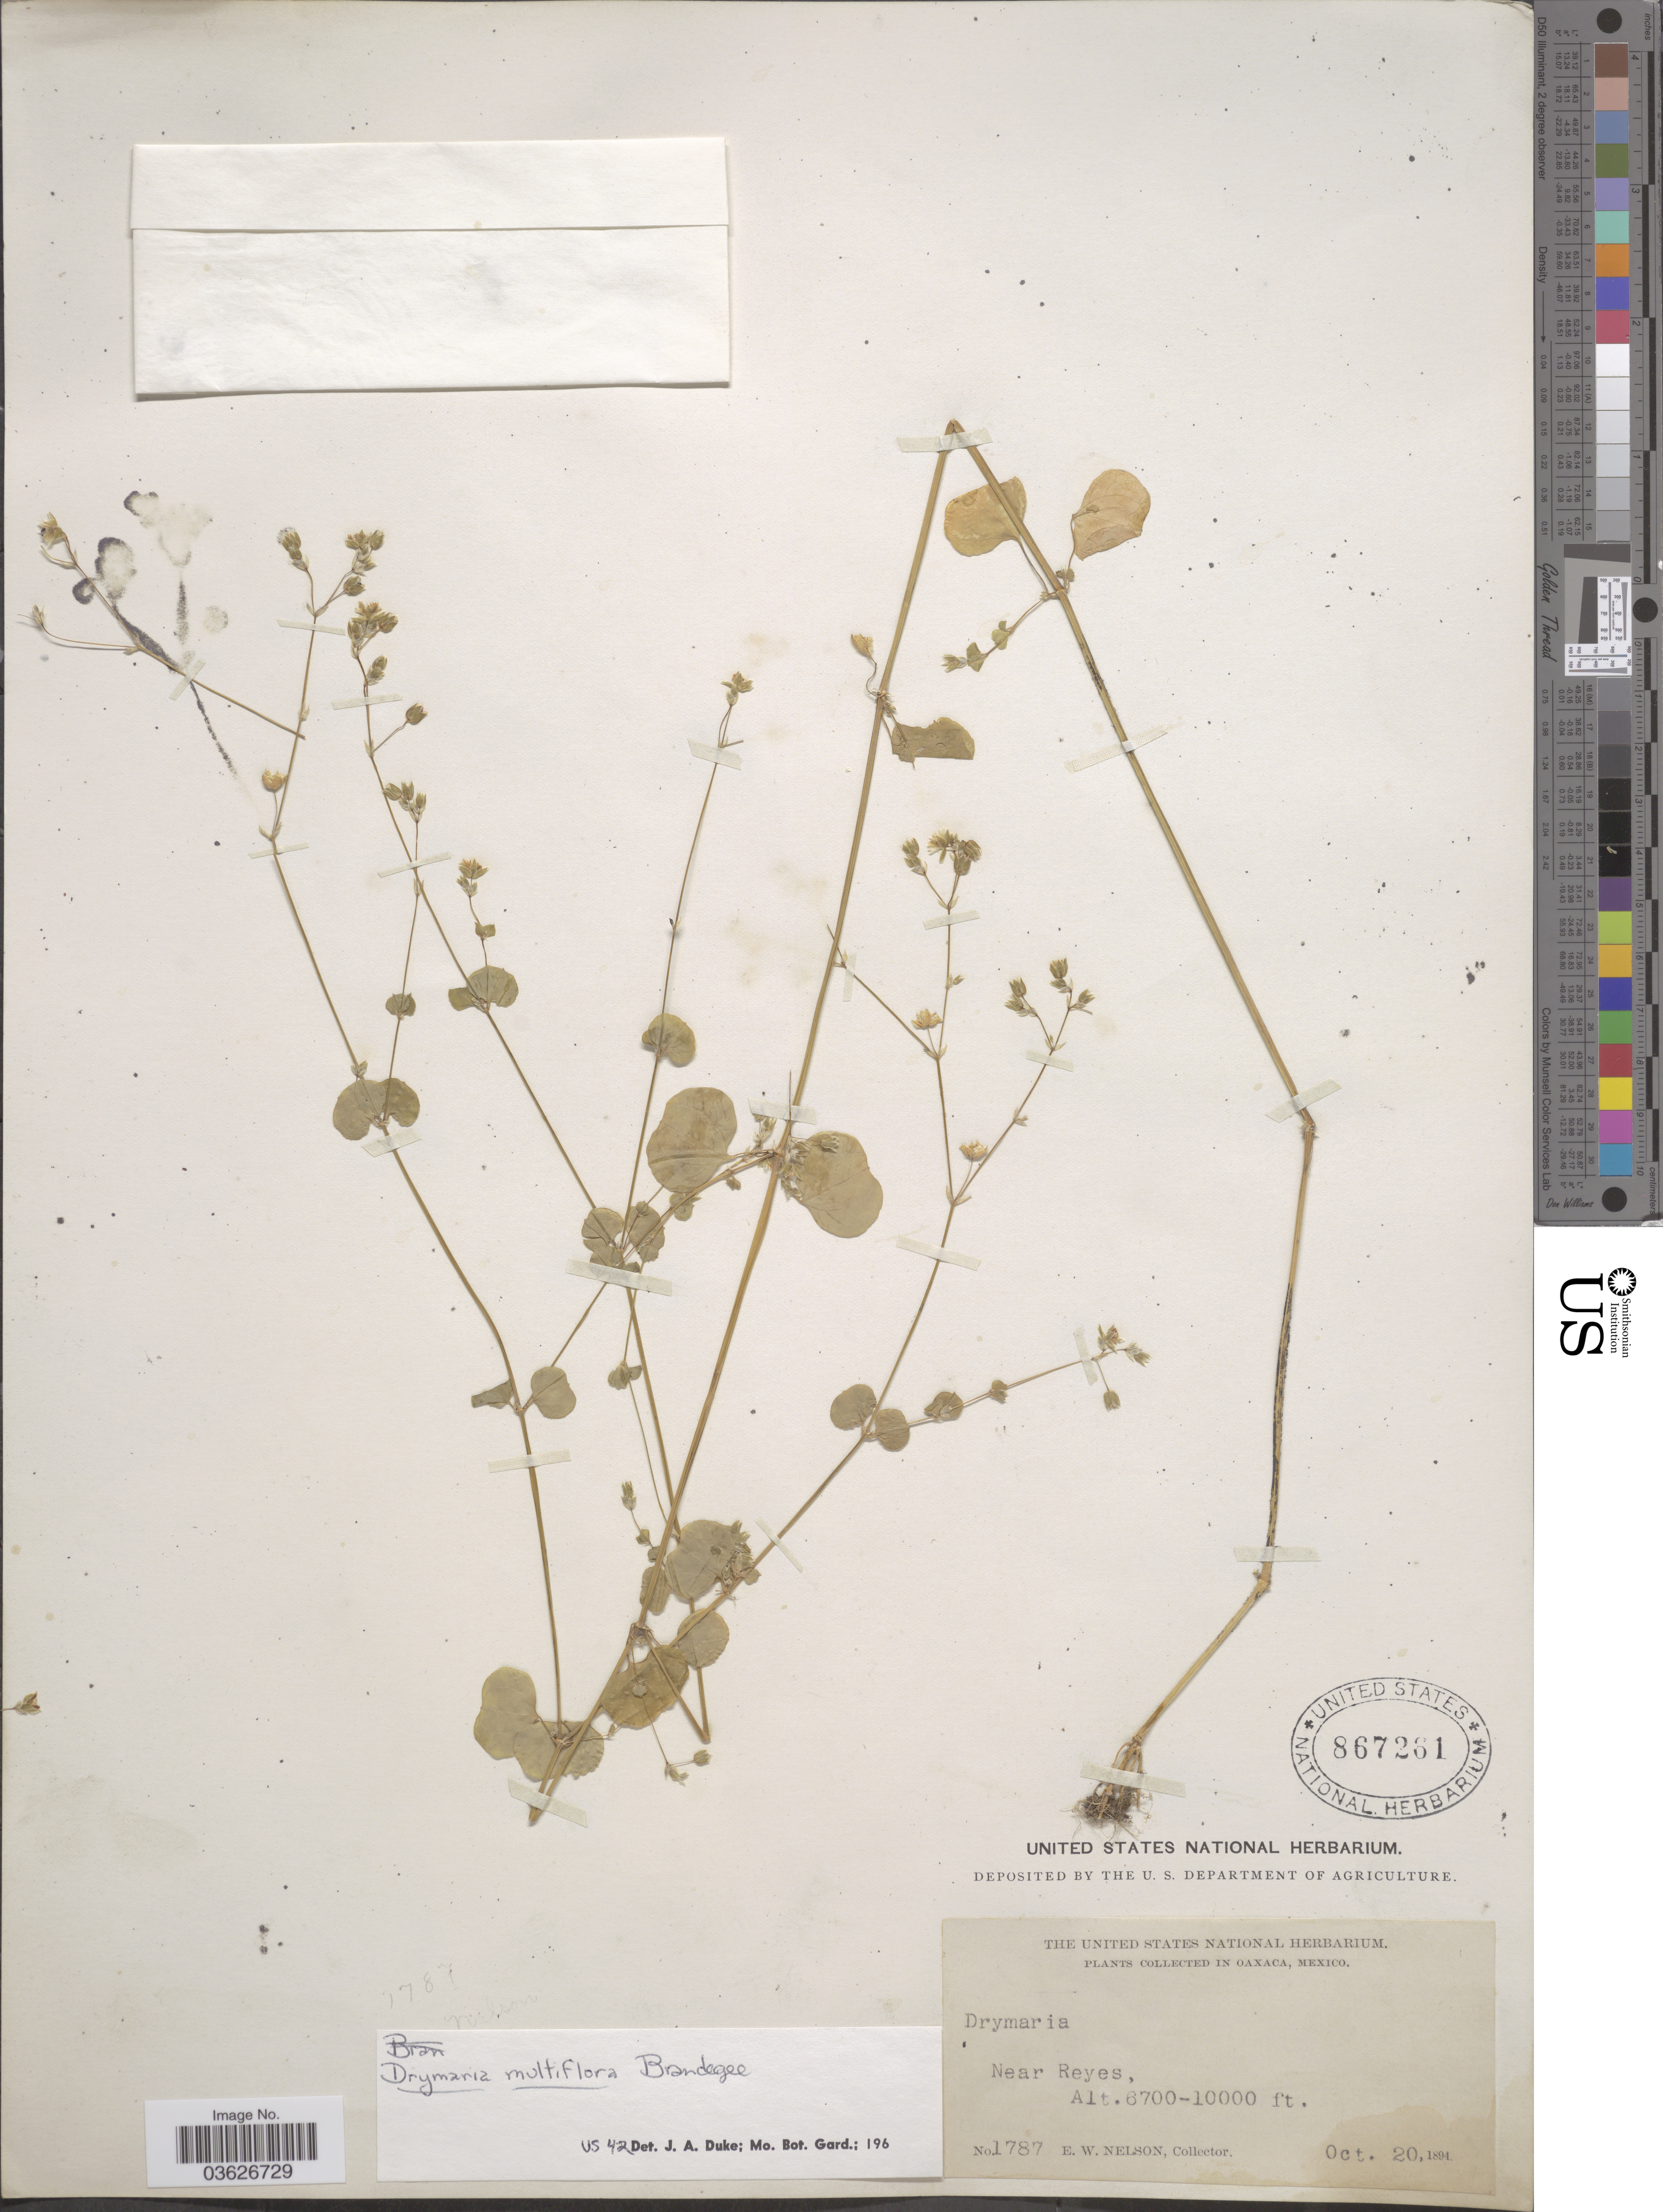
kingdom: Plantae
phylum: Tracheophyta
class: Magnoliopsida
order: Caryophyllales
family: Caryophyllaceae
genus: Drymaria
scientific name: Drymaria multiflora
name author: Brandegee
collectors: E. W. Nelson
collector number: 1787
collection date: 1894-10-20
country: Mexico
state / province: Oaxaca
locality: Near Reyes.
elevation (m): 2042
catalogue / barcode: US 867261